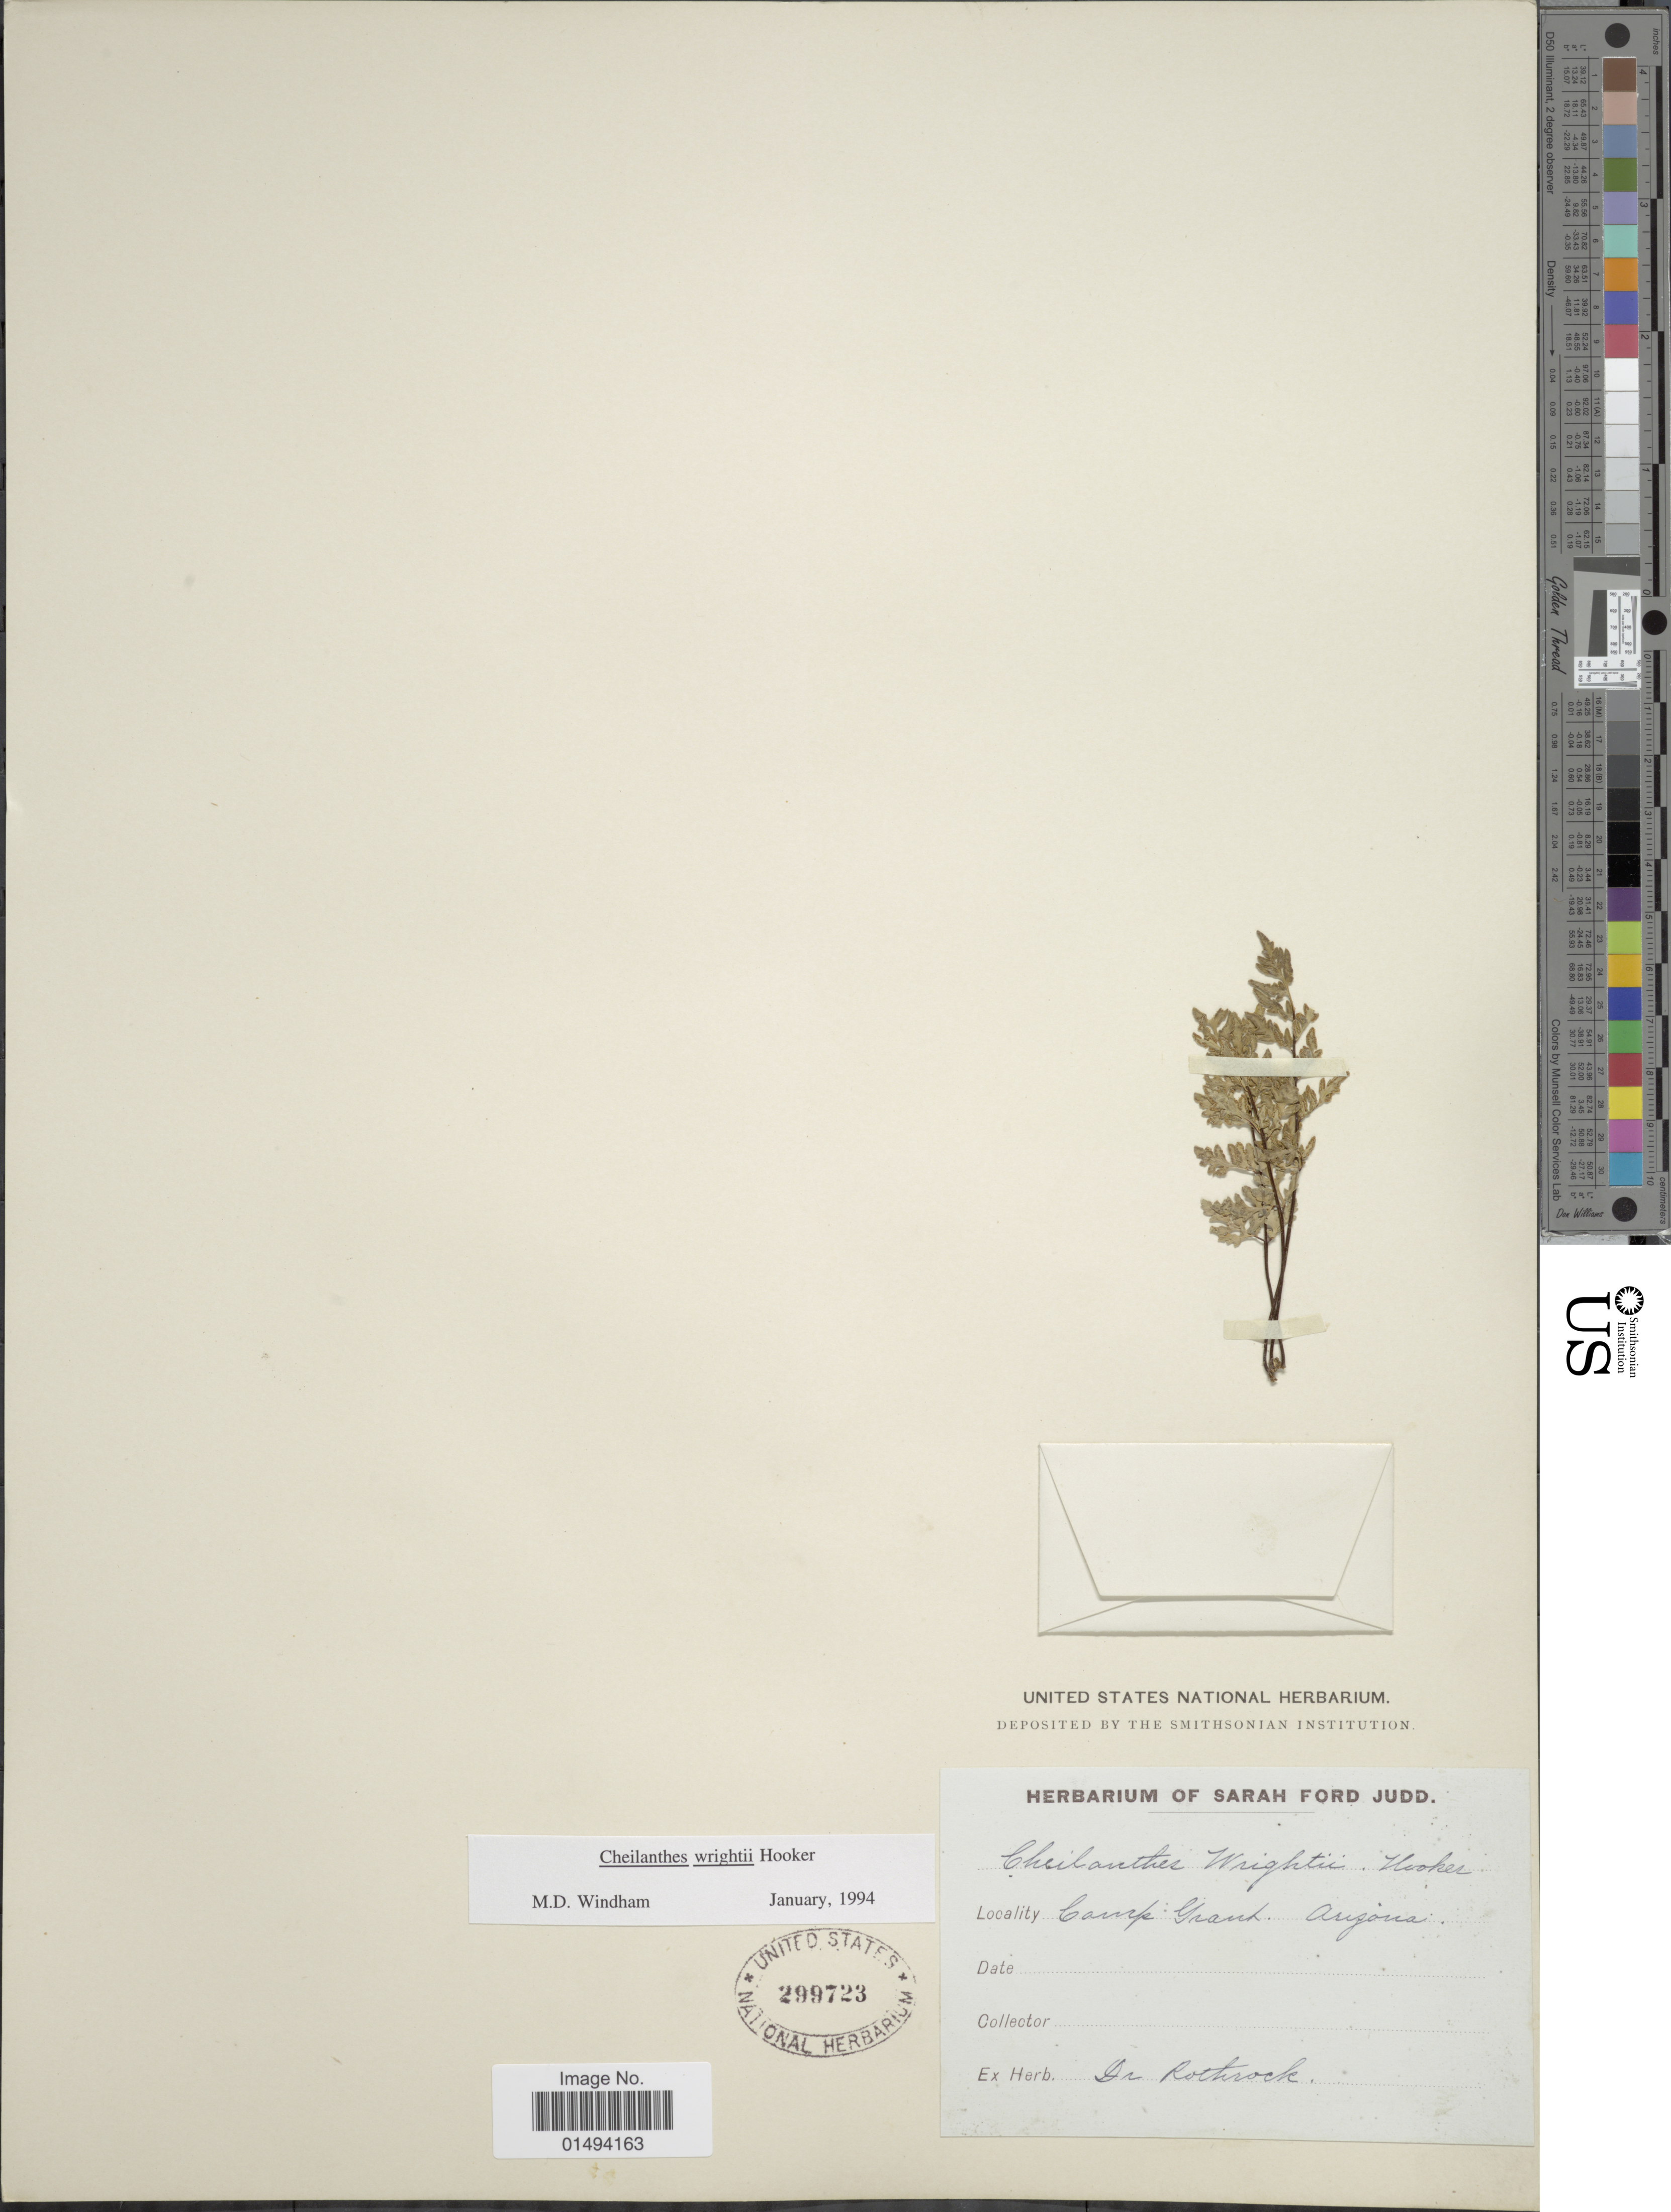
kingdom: Plantae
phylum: Tracheophyta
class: Polypodiopsida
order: Polypodiales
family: Pteridaceae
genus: Myriopteris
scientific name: Myriopteris wrightii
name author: (Hook.) Grusz & Windham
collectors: Rothrock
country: United States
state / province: Arizona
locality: Camp Grant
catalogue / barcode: US 299723